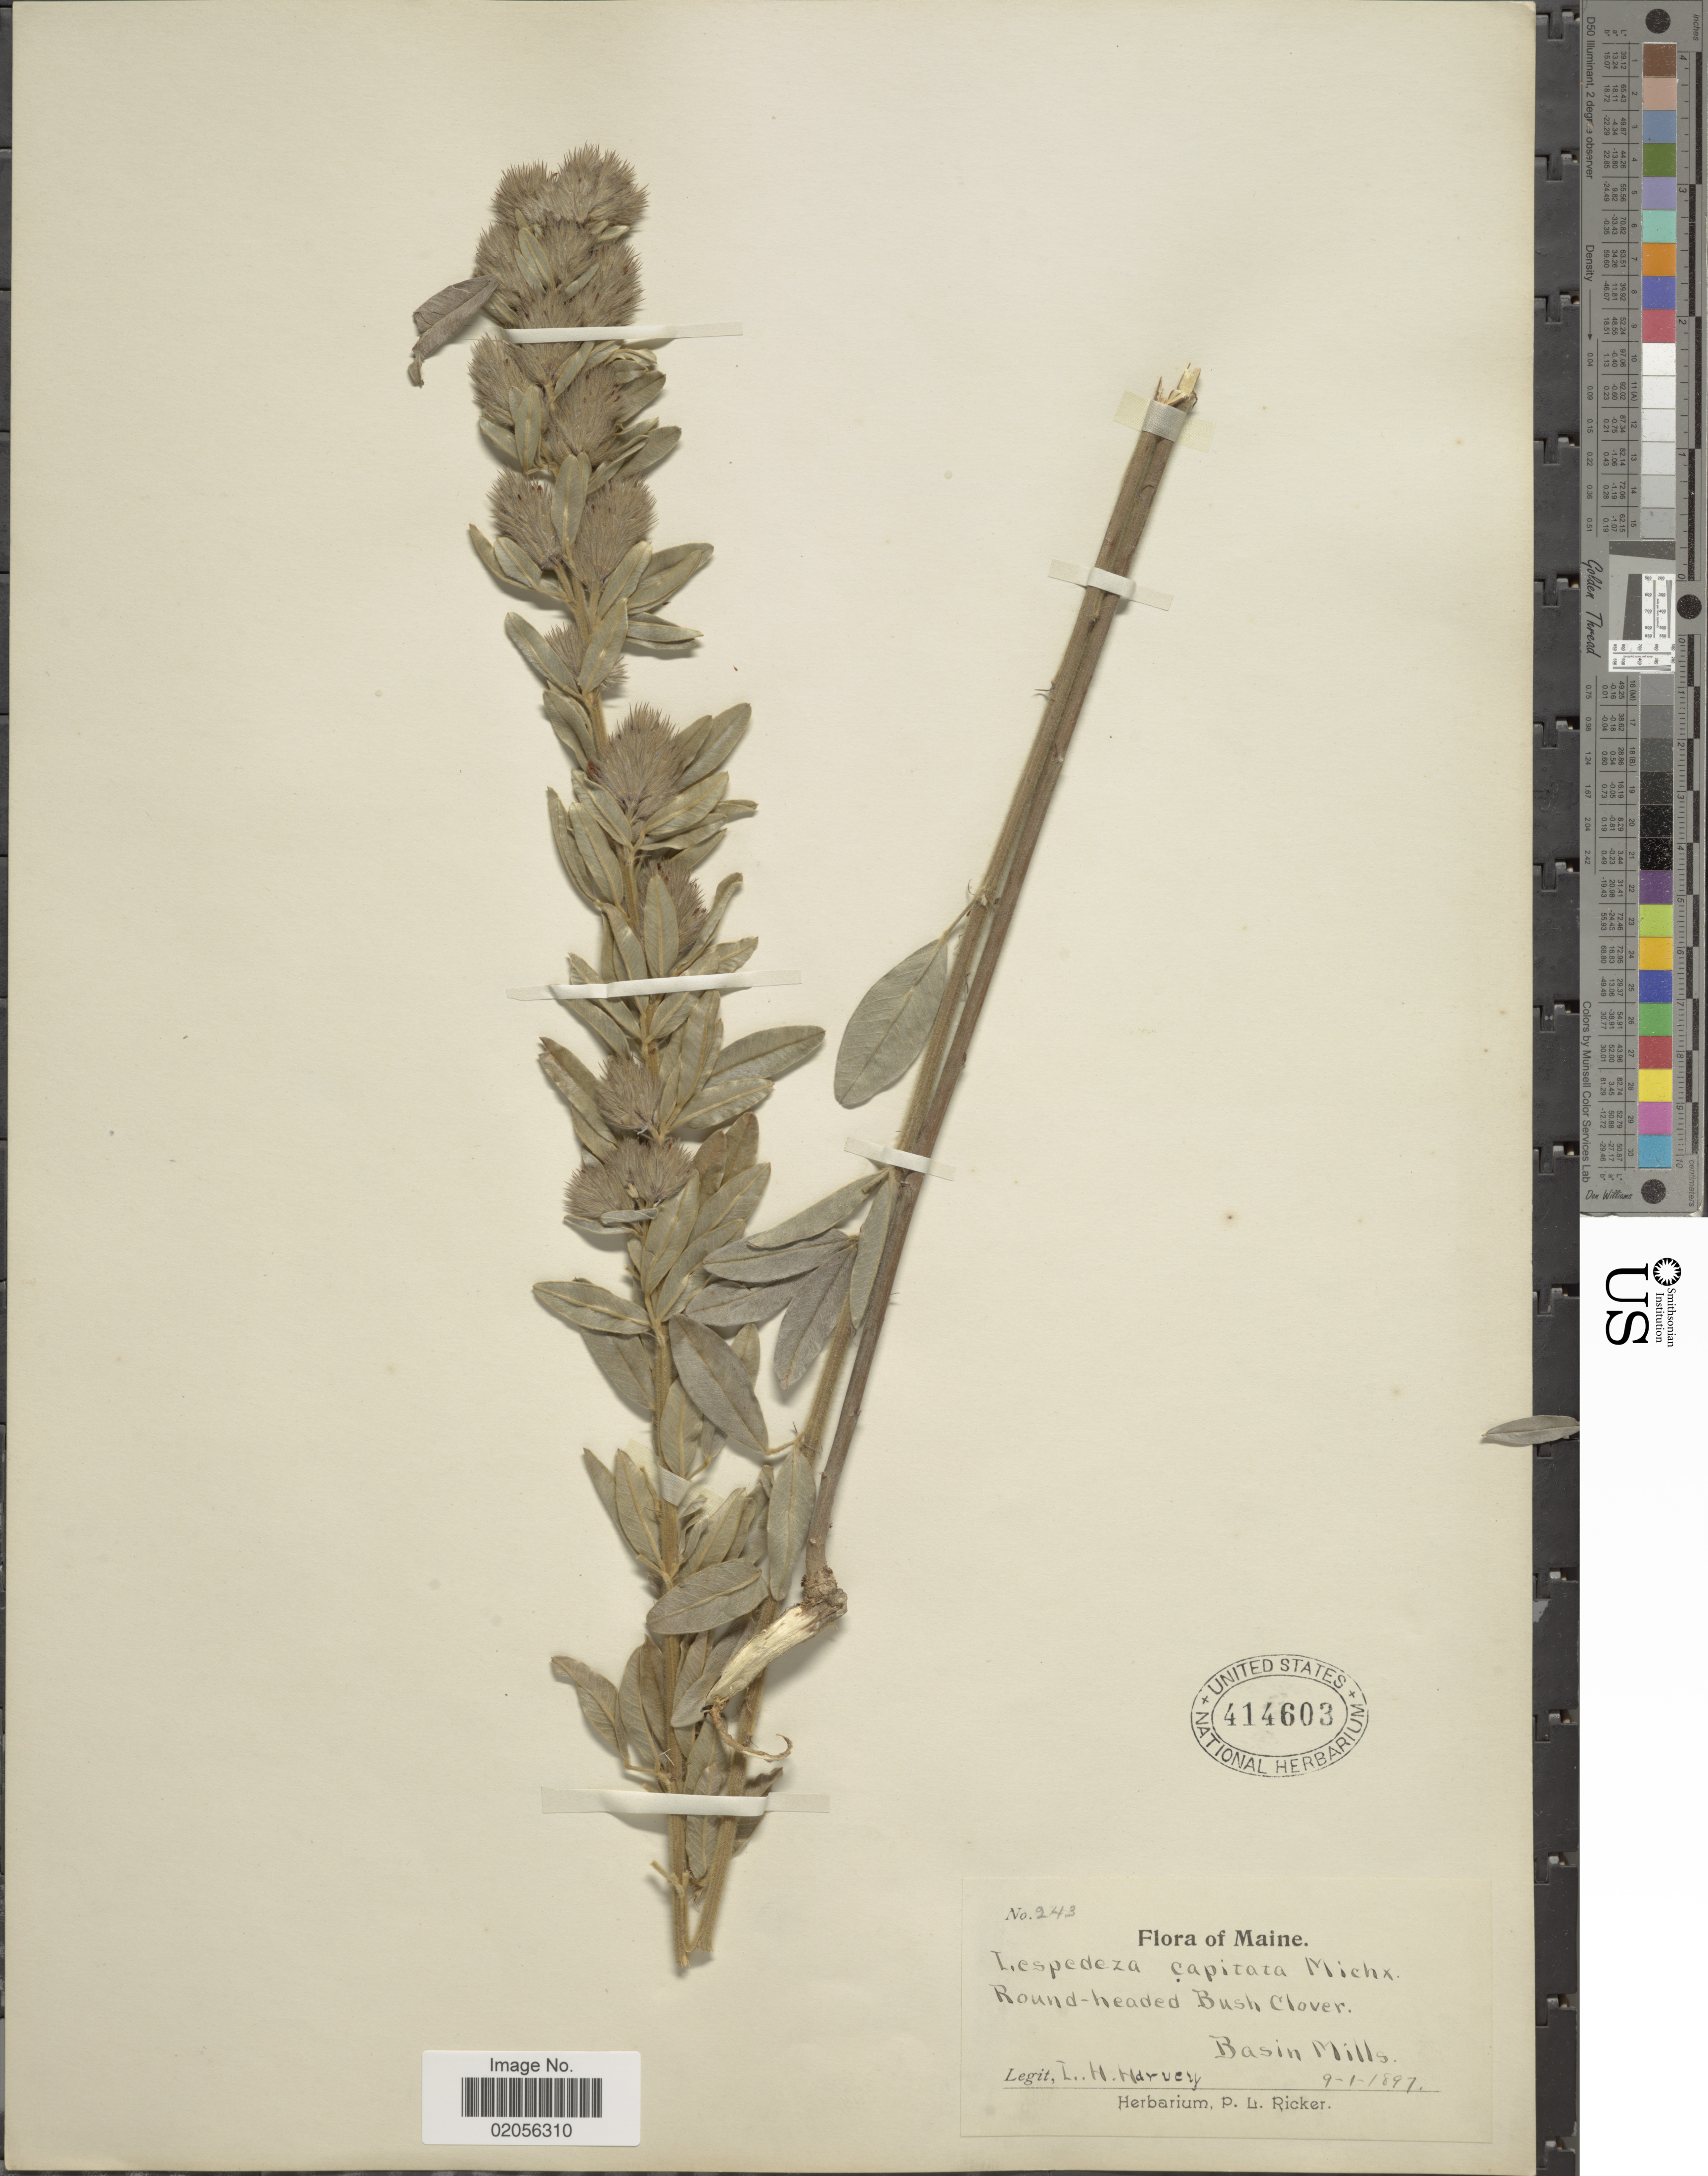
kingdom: Plantae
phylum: Tracheophyta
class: Magnoliopsida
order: Fabales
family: Fabaceae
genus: Lespedeza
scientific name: Lespedeza capitata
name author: Michx.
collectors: L. H. Harvey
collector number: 243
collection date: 1897-01-09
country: United States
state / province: Maine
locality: Basin Mills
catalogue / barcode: US 414603